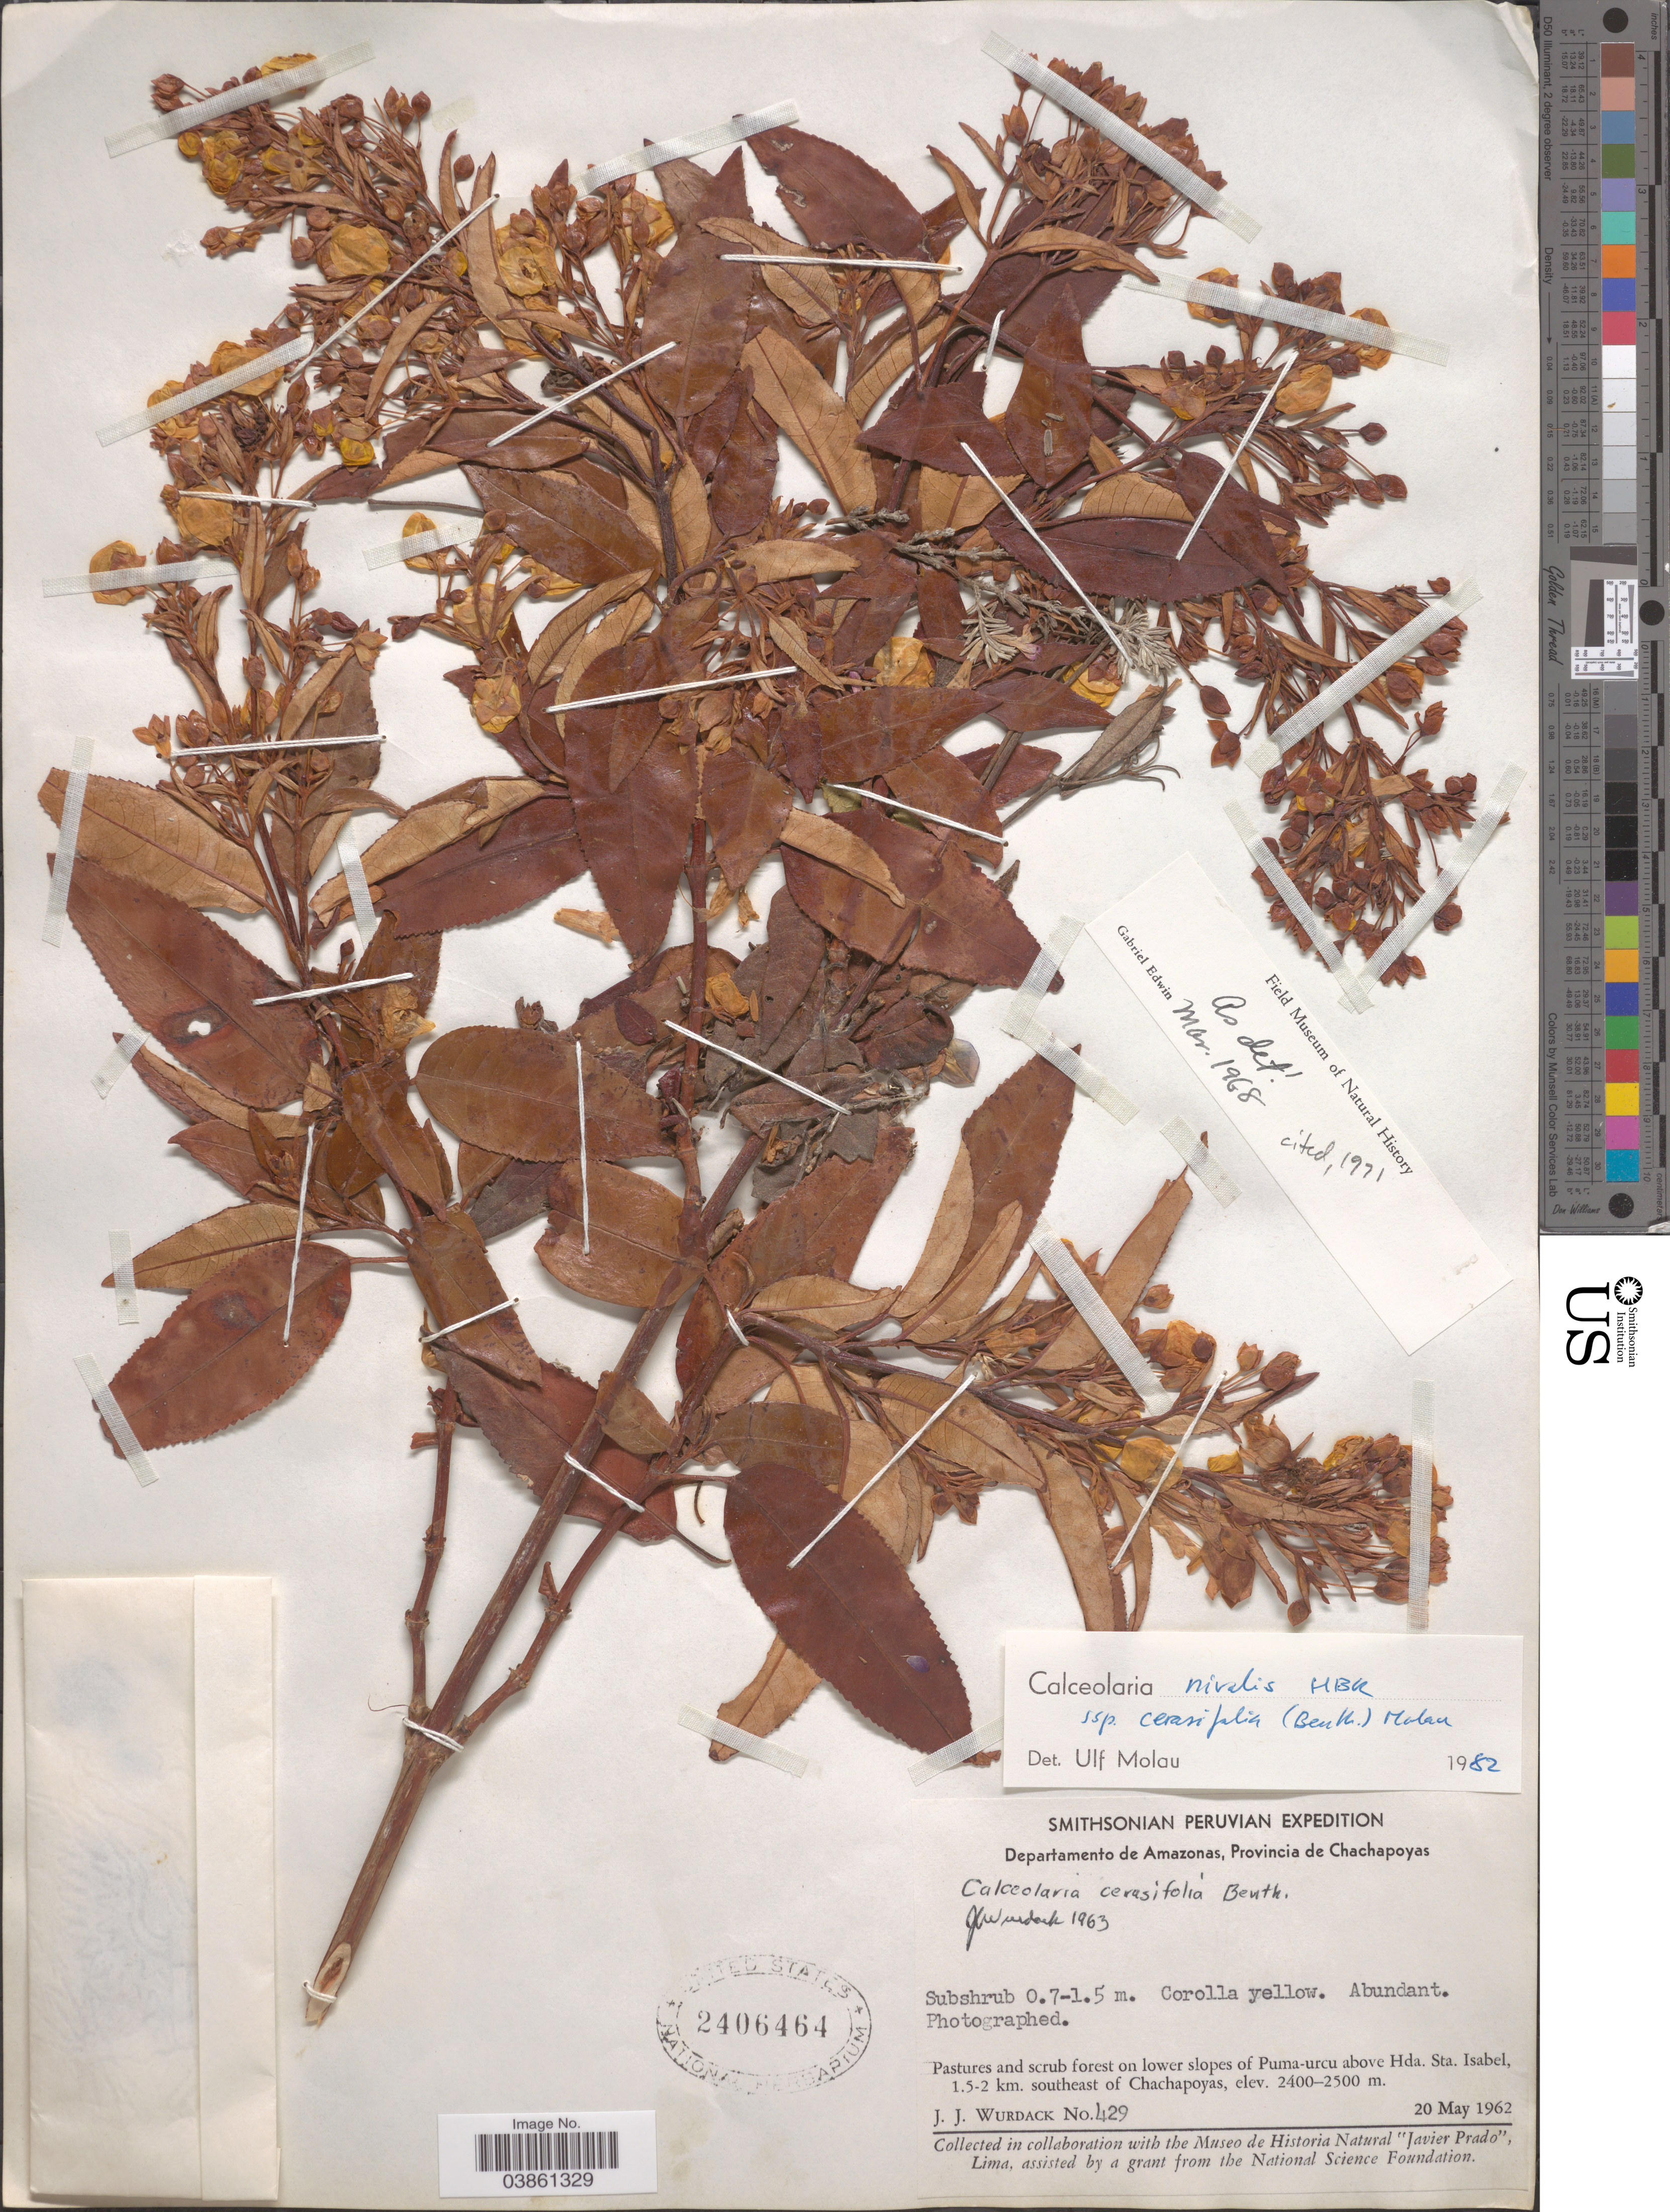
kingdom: Plantae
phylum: Tracheophyta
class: Magnoliopsida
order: Lamiales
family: Calceolariaceae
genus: Calceolaria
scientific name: Calceolaria nivalis subsp. cerasifolia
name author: (Benth.) Molau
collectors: J. J. Wurdack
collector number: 429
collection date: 1962-05-20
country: Peru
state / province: Amazonas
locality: Departamento de Amazonas, Provincia de Chachapoyas. Pastures and scrub forest on lower slopes of Puma-urcu above Hda. Sta. Isabel, 1.5-2 km. southeast of Chachapoyas.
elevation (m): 2400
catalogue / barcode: US 2406464